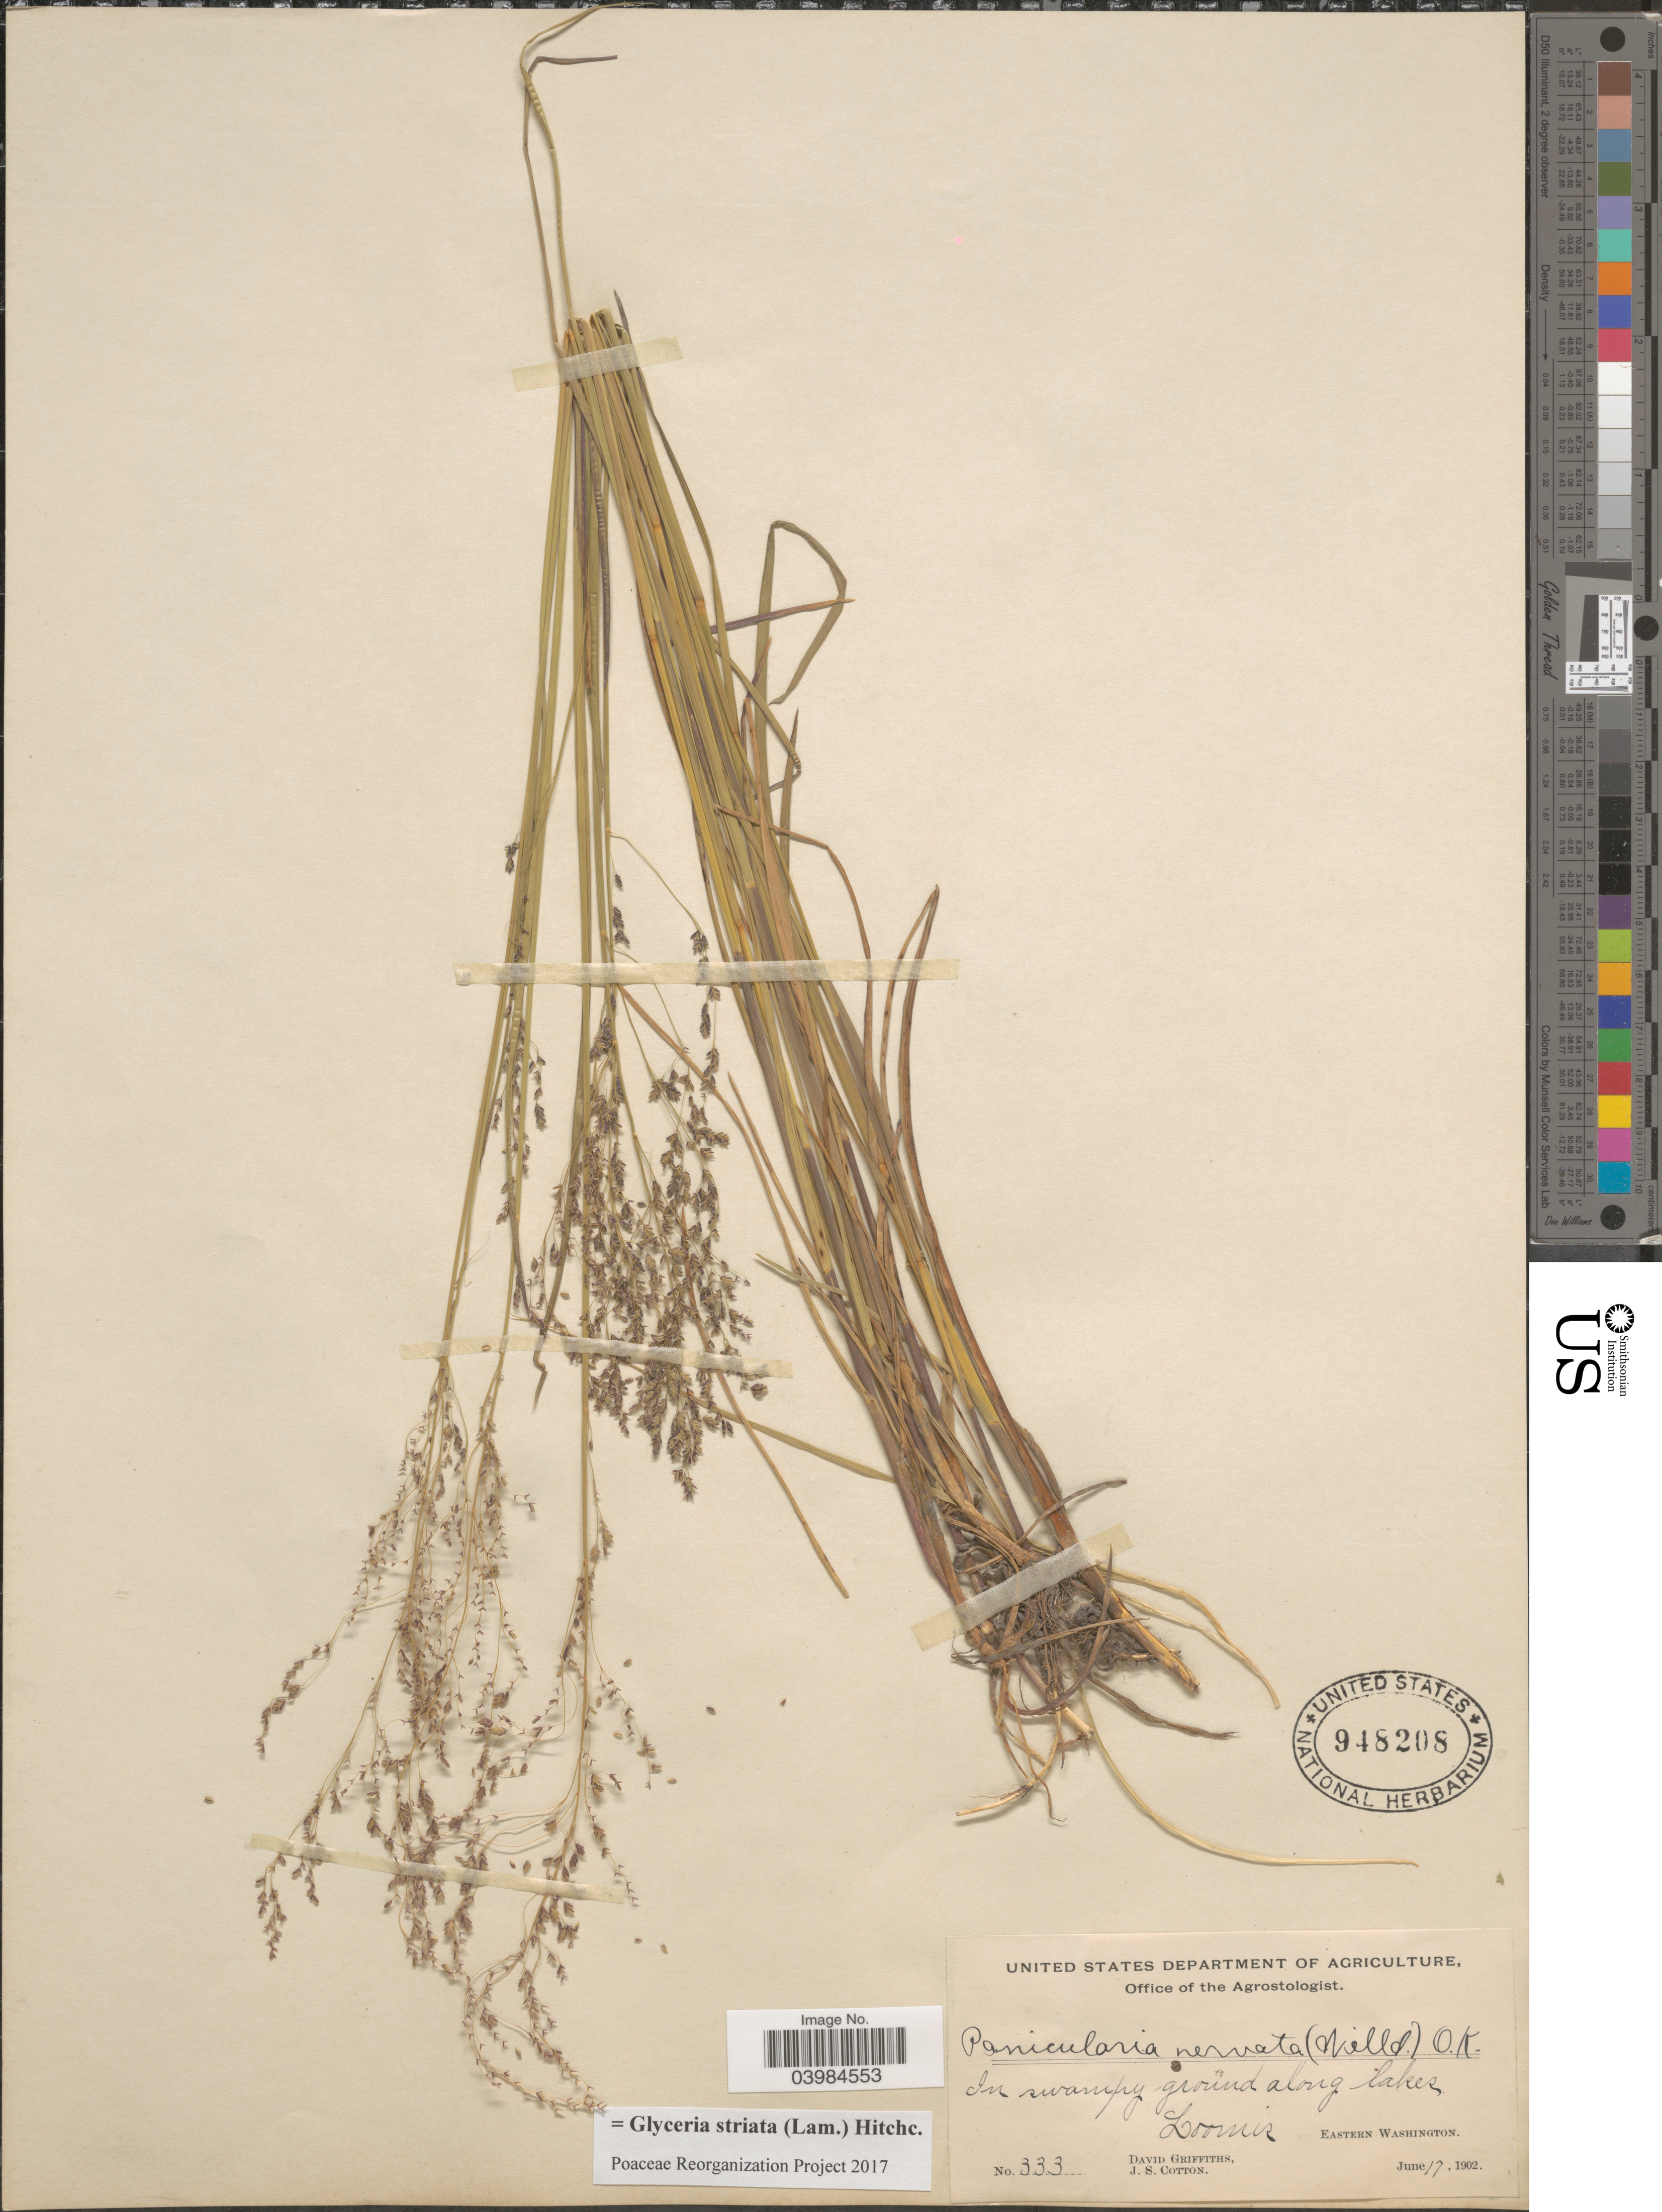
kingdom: Plantae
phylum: Tracheophyta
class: Liliopsida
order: Poales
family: Poaceae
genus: Glyceria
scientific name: Glyceria striata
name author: (Lam.) Hitchc.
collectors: D. Griffiths & J. S. Cotton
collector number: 333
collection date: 1902-06-17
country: United States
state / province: Washington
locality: In swampy ground along lakes. Loomis. Eastern Washington.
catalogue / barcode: US 948208